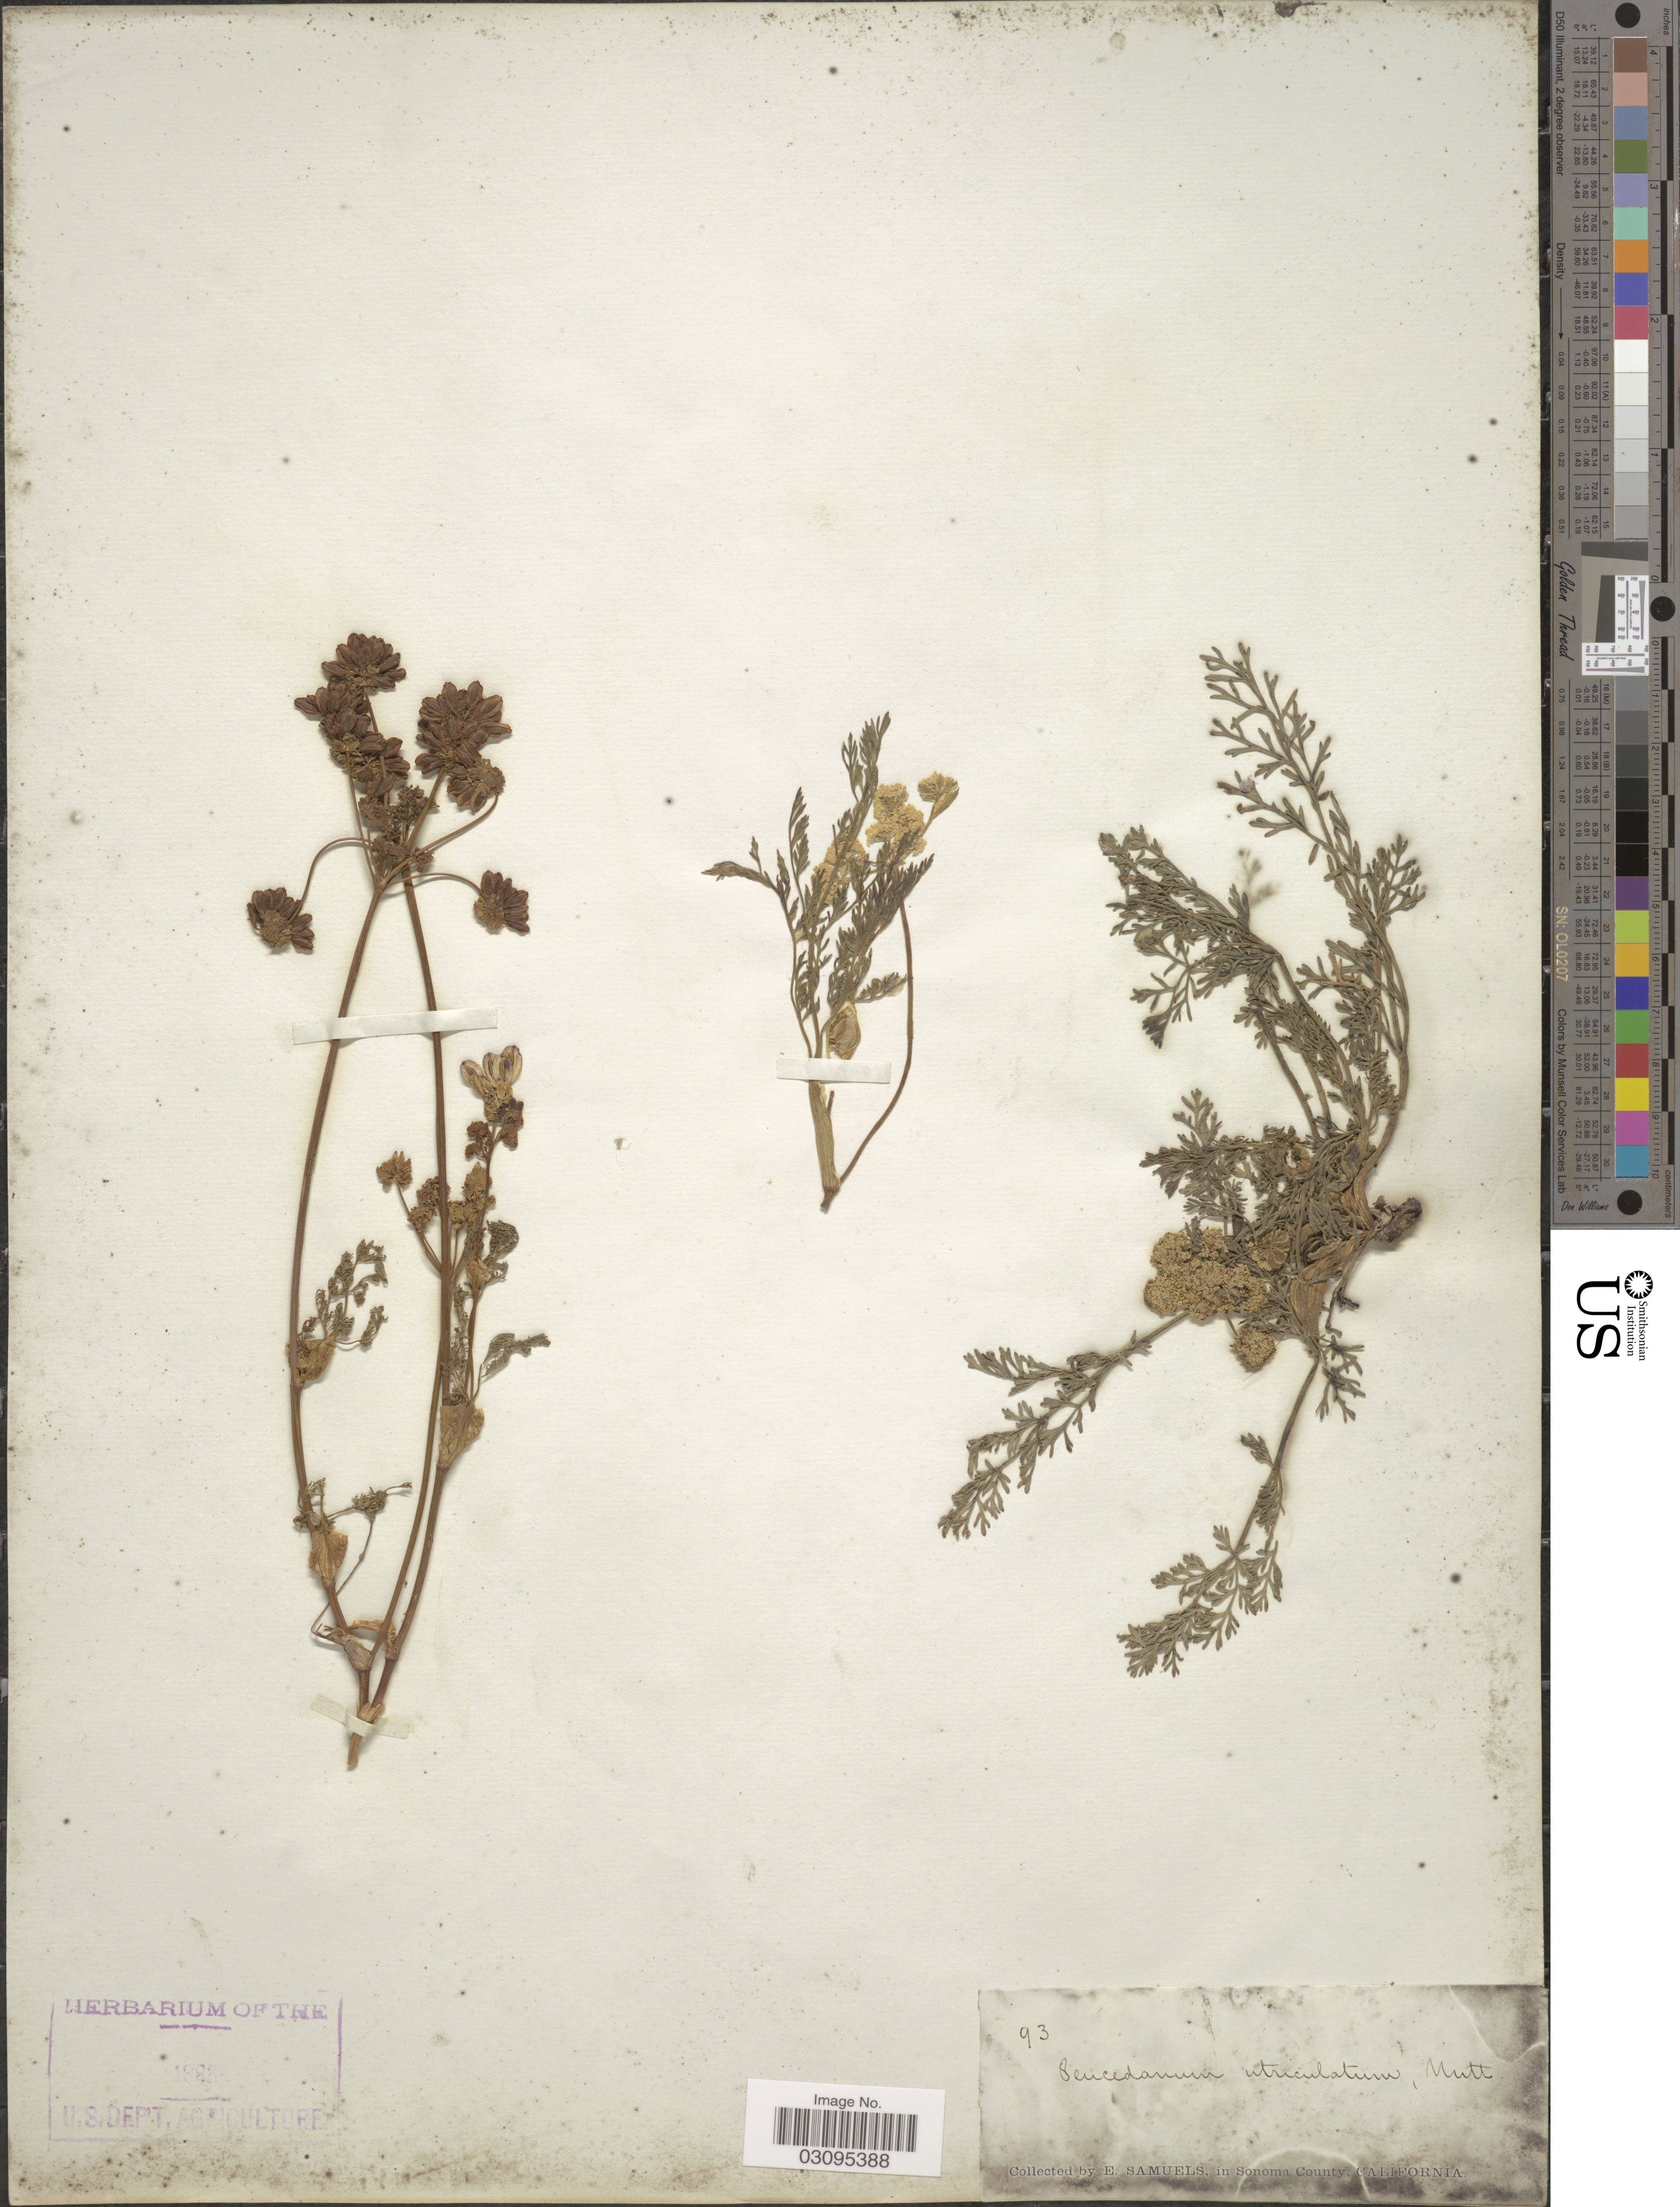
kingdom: Plantae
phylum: Tracheophyta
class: Magnoliopsida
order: Apiales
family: Apiaceae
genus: Lomatium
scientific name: Lomatium utriculatum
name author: (Nutt. ex Torr. & A. Gray) J.M. Coult. & Rose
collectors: E. Samuels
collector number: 93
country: United States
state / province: California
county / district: Sonoma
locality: In Sonoma County.